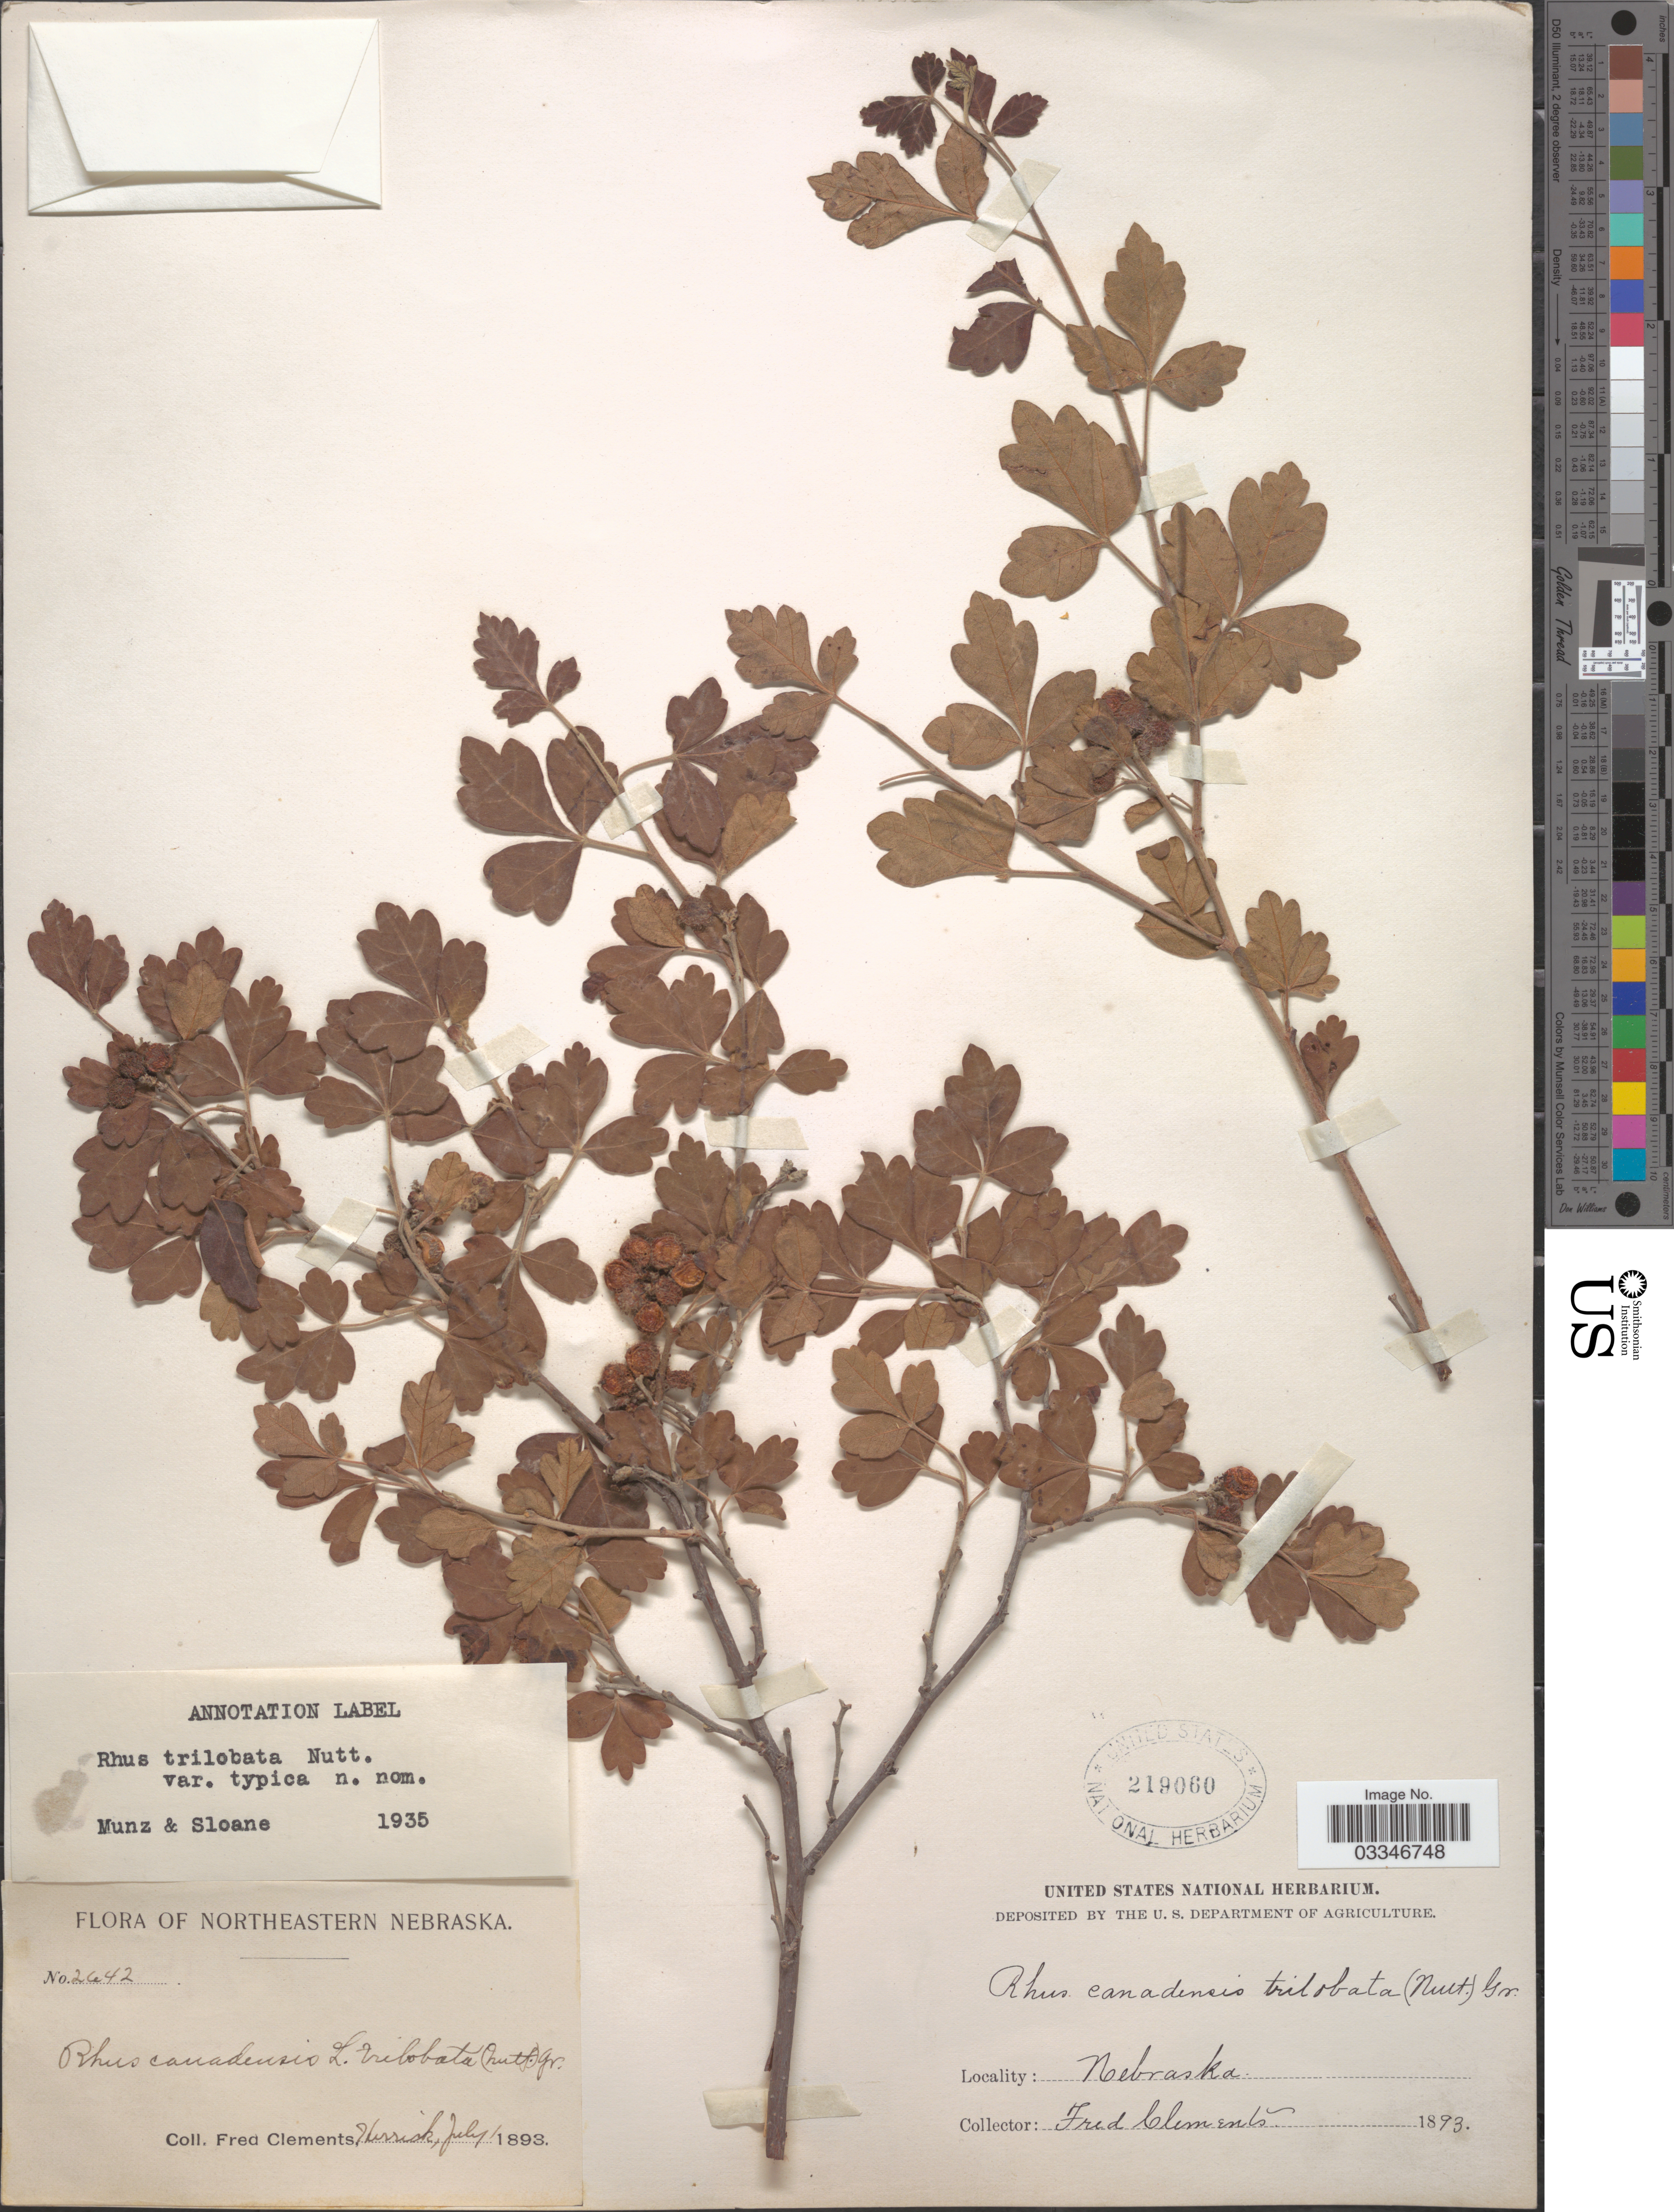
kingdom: Plantae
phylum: Tracheophyta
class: Magnoliopsida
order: Sapindales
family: Anacardiaceae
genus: Rhus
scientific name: Rhus trilobata var. typica Munz & Sloane ined.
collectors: F. E. Clements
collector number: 2642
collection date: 1893-07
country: United States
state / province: Nebraska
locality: Northeastern Nebraska.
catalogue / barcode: US 219060